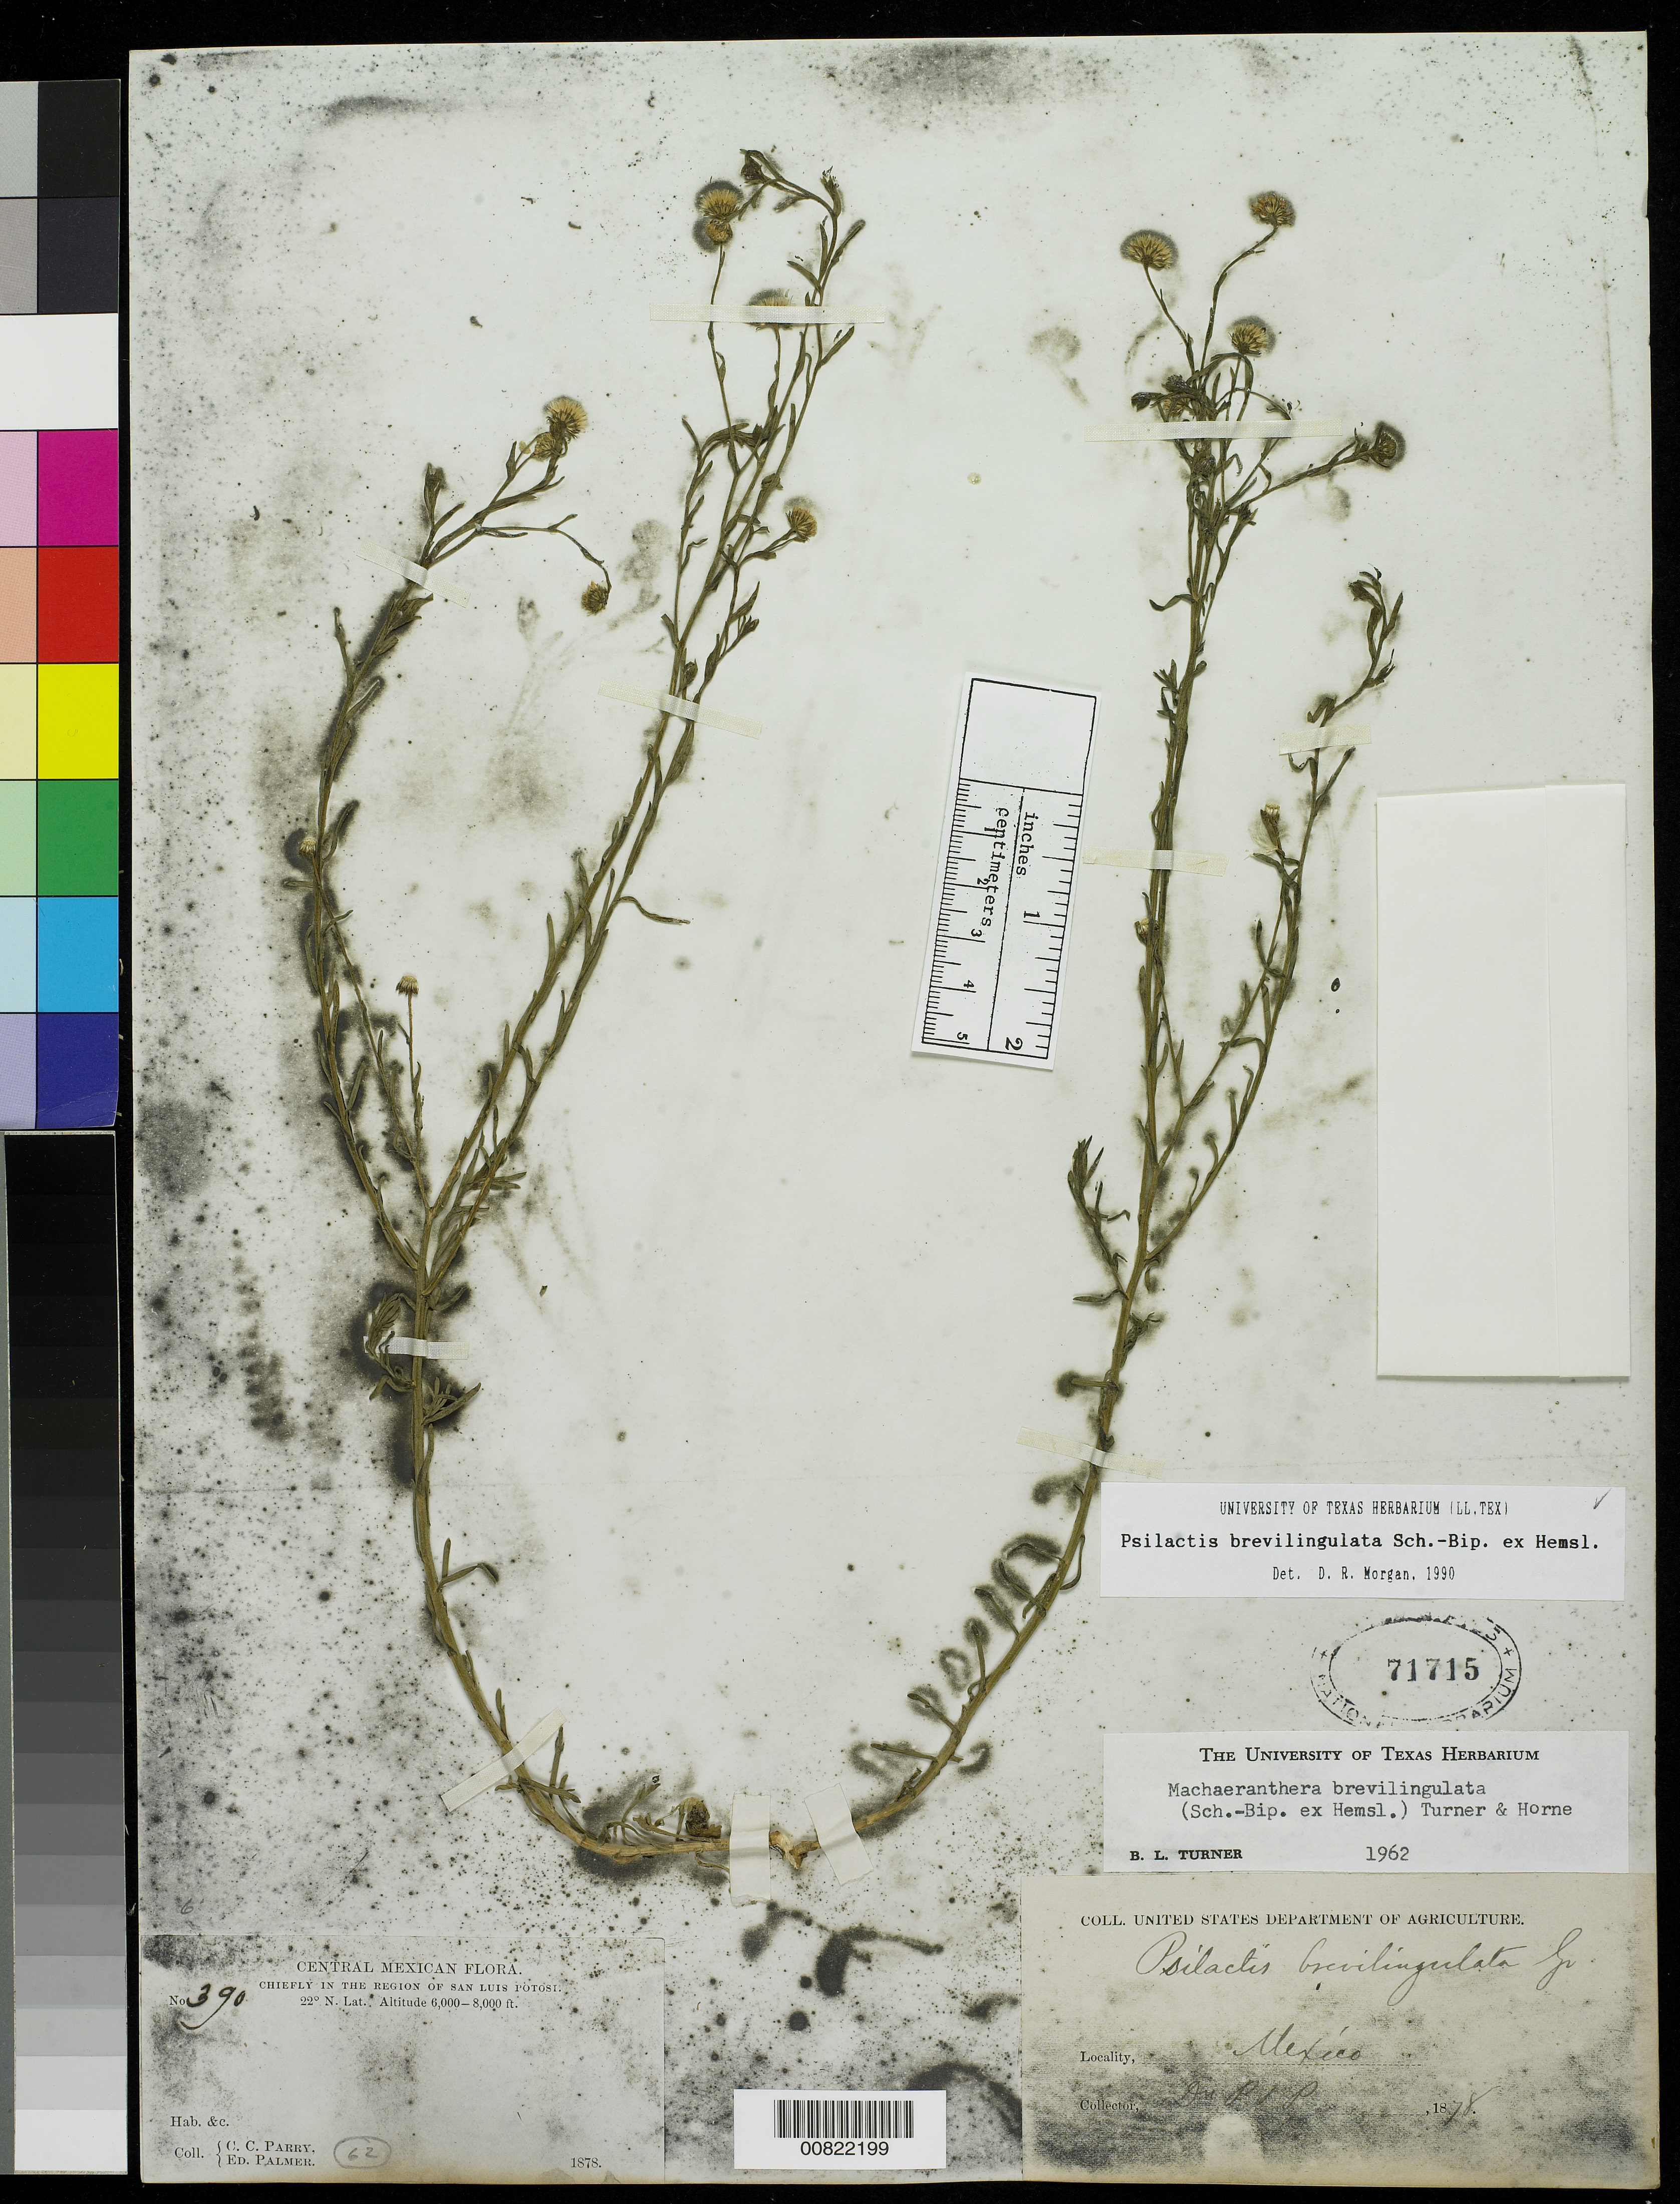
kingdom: Plantae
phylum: Tracheophyta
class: Magnoliopsida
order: Asterales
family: Asteraceae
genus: Psilactis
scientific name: Psilactis brevilingulata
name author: Sch. Bip. ex Hemsl.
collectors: C. C. Parry & E. Palmer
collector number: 390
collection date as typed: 1878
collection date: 1878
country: Mexico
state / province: San Luis Potosí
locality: Chiefly in the region of San Luis Potosí.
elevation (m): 1829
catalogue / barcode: US 71715